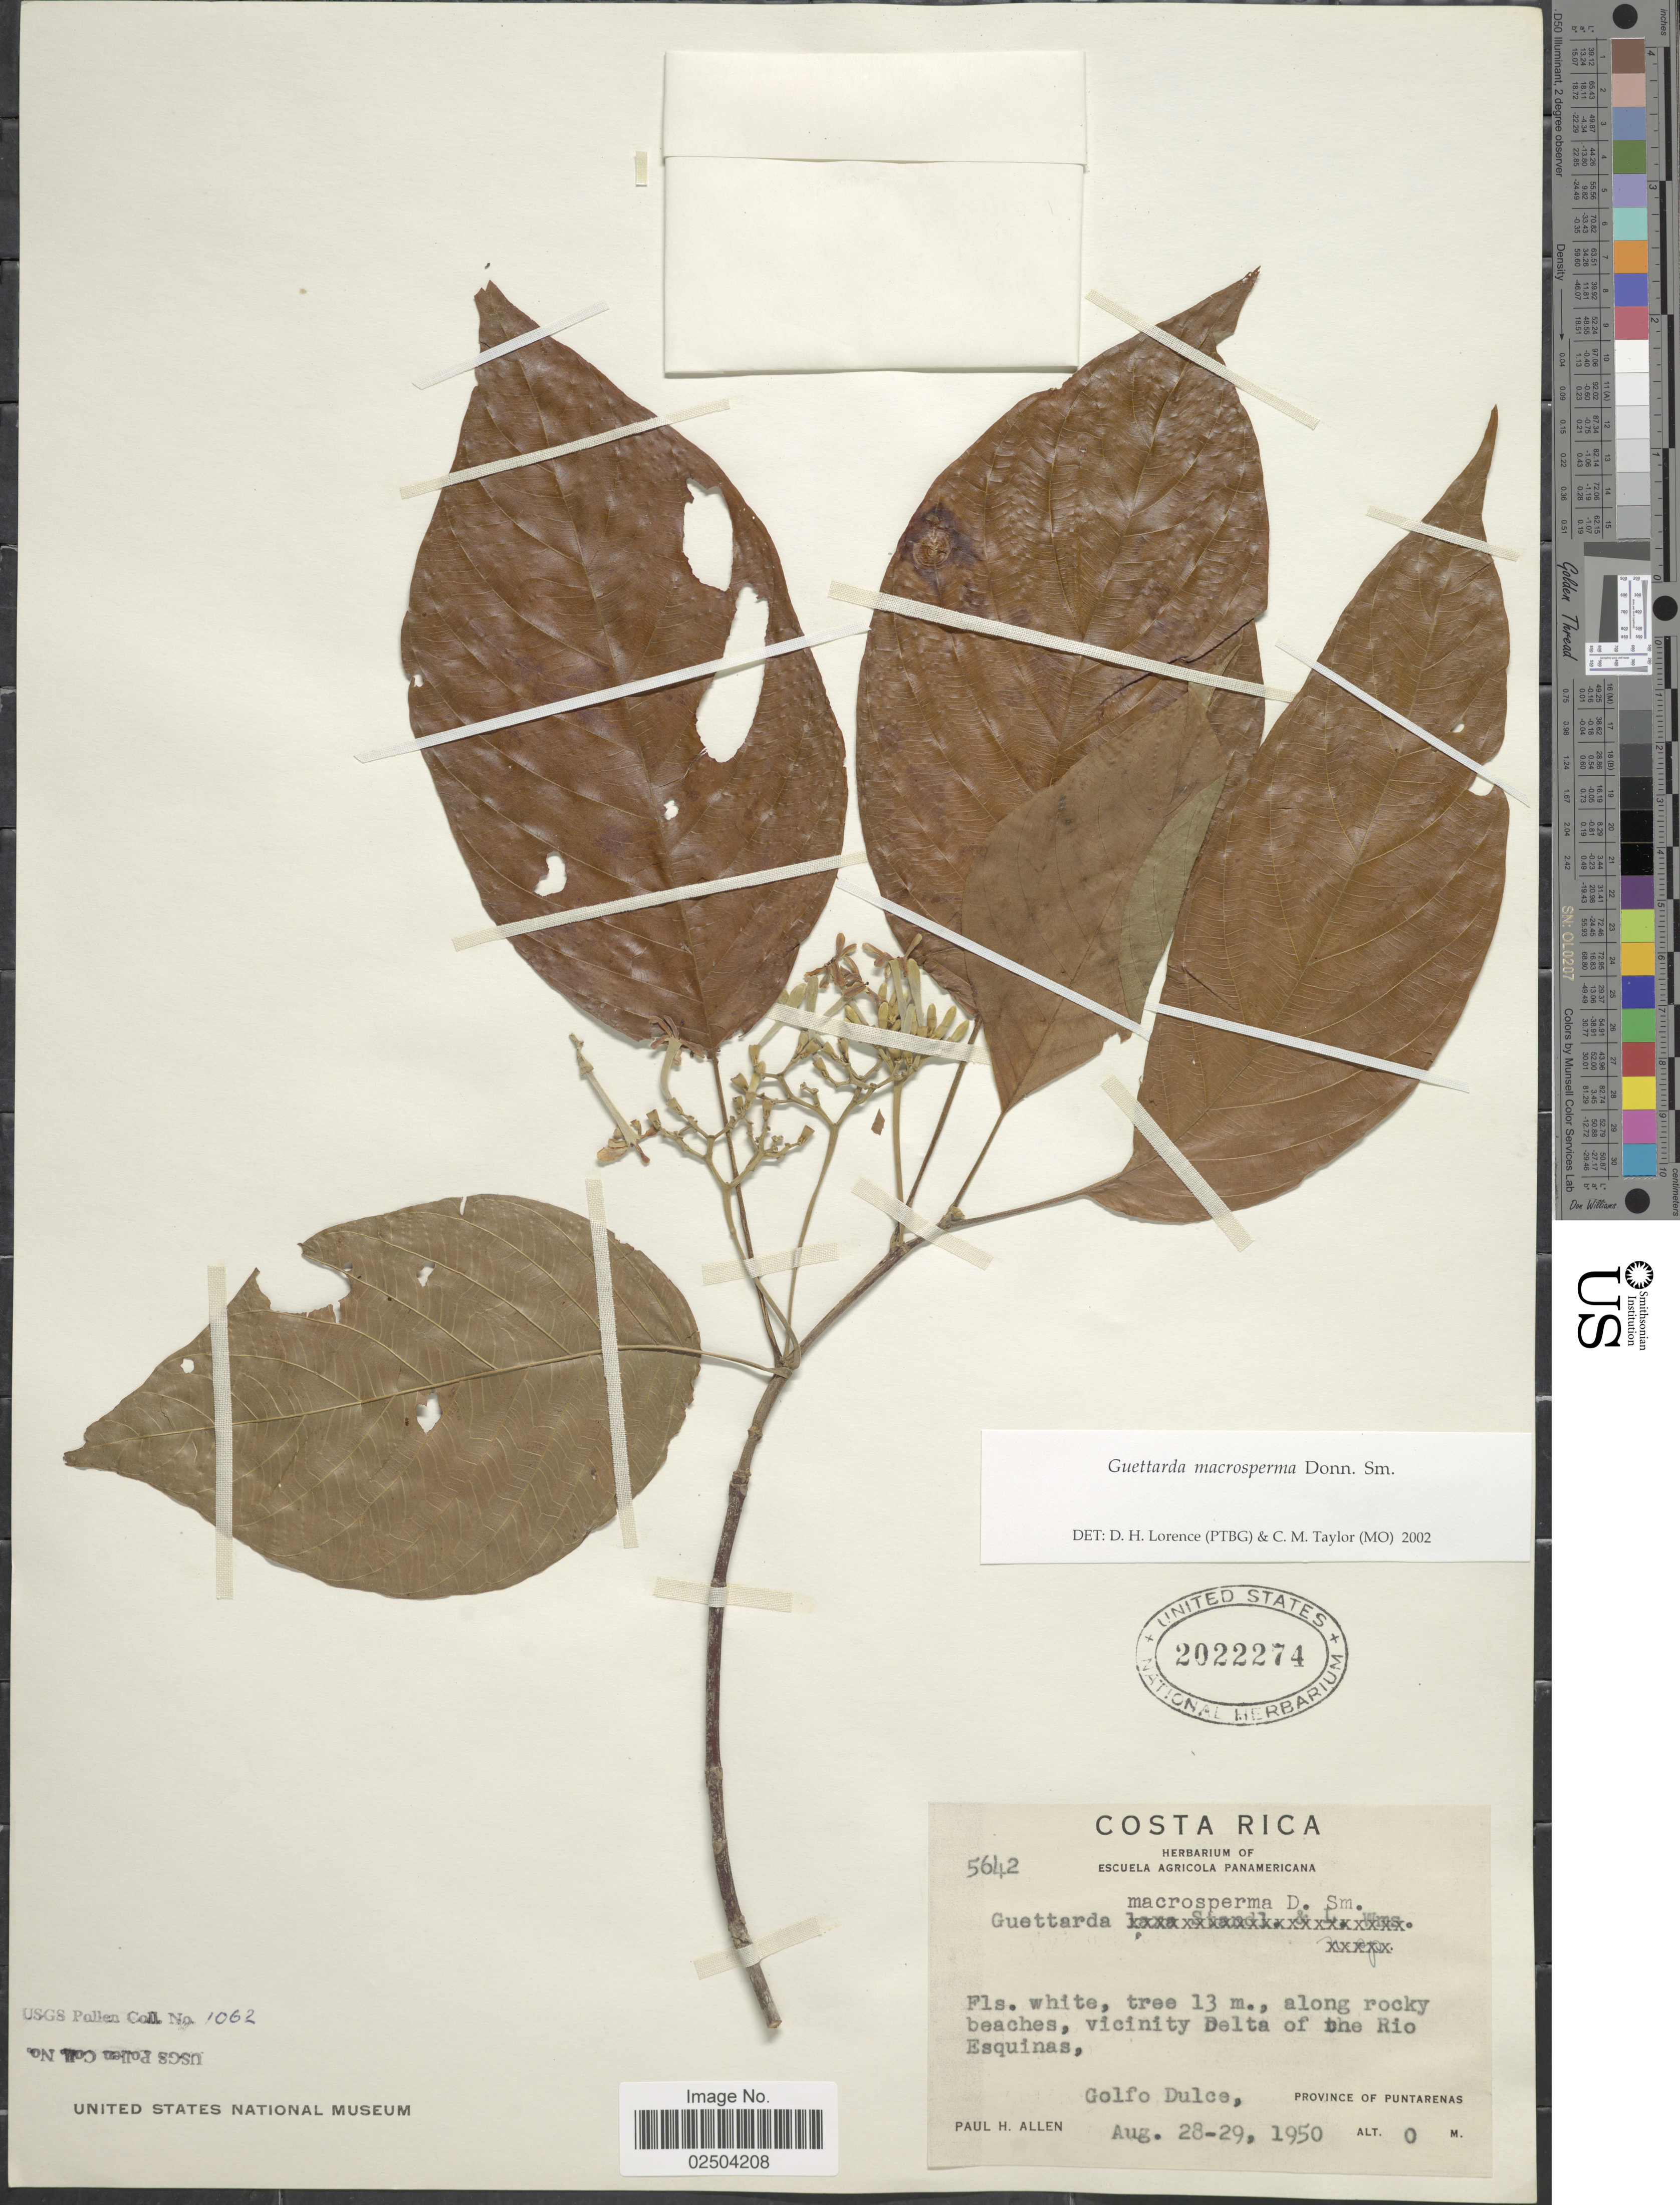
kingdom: Plantae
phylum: Tracheophyta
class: Magnoliopsida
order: Gentianales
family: Rubiaceae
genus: Guettarda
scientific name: Guettarda macrosperma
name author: Donn. Sm.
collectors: P. H. Allen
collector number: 5642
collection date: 1950-08-28/1950-08-29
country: Costa Rica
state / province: Puntarenas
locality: Vicinity Delta of the Rio Esquinas, Golfo Dulce.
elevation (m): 0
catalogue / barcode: US 2022274